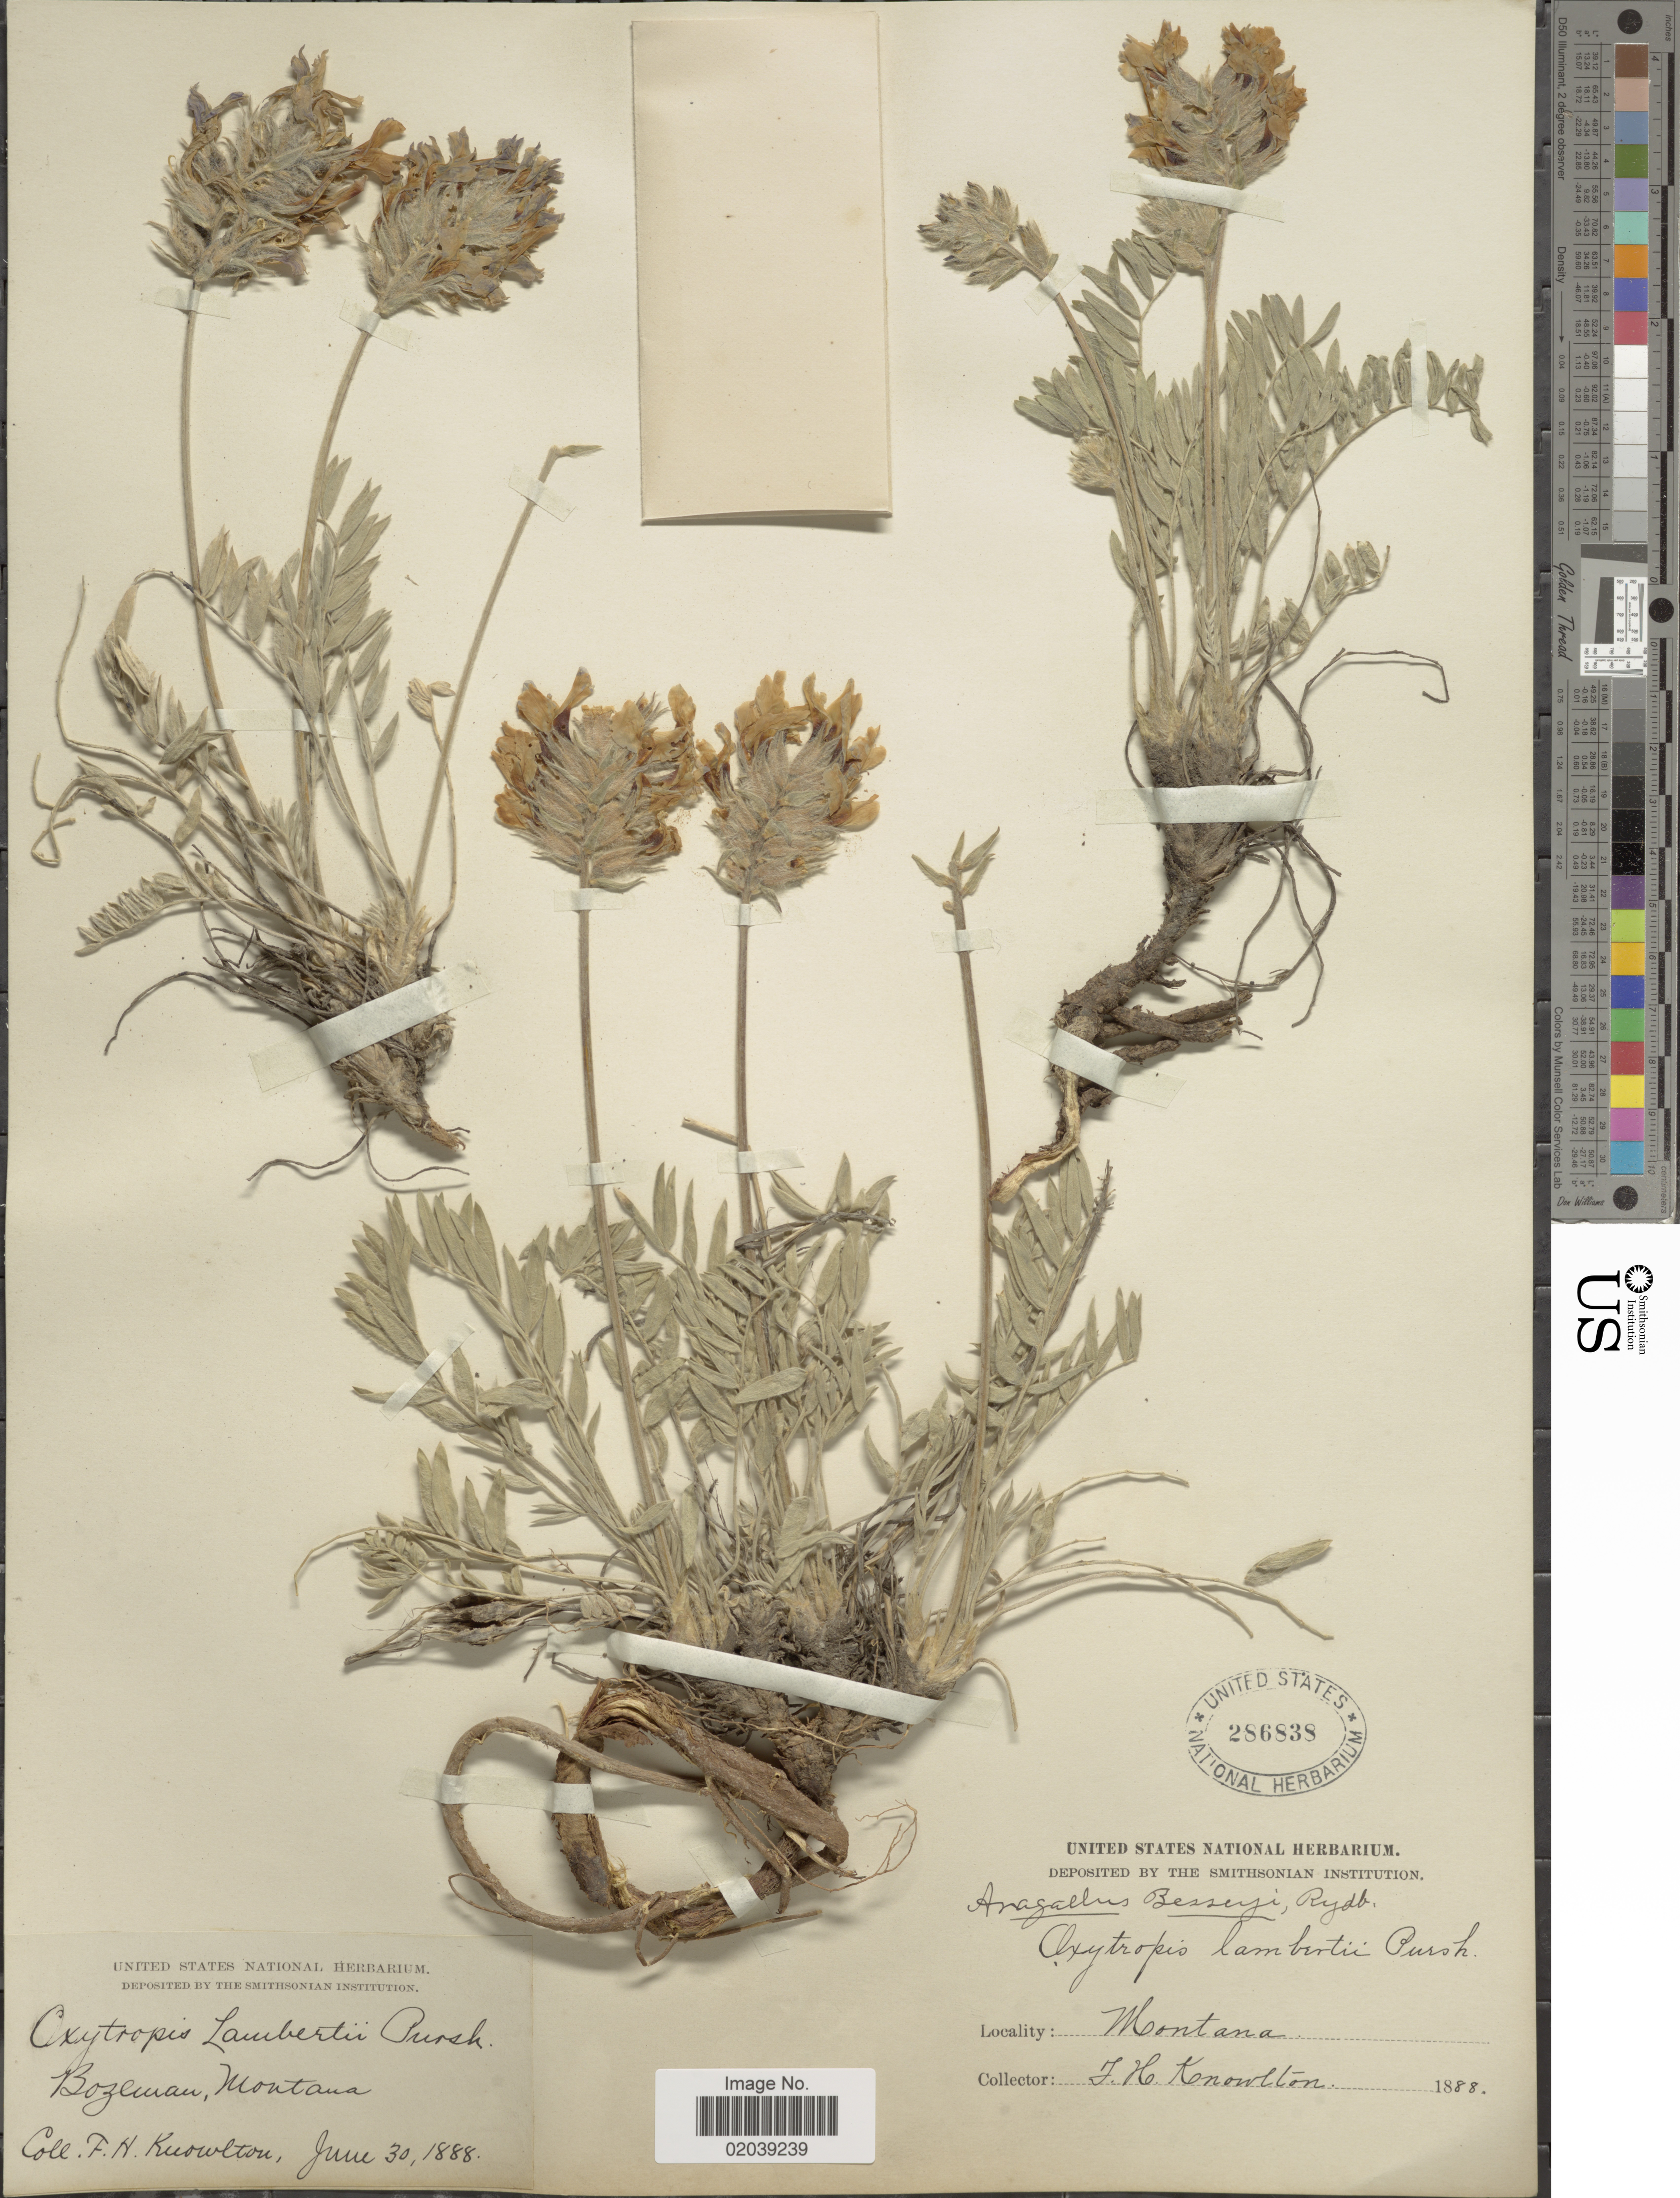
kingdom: Plantae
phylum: Tracheophyta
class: Magnoliopsida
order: Fabales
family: Fabaceae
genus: Oxytropis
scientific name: Oxytropis besseyi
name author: (Rydb.) Blank.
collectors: F. H. Knowlton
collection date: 1888-06-30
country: United States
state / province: Montana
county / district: Gallatin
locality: Bozeman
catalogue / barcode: US 286838